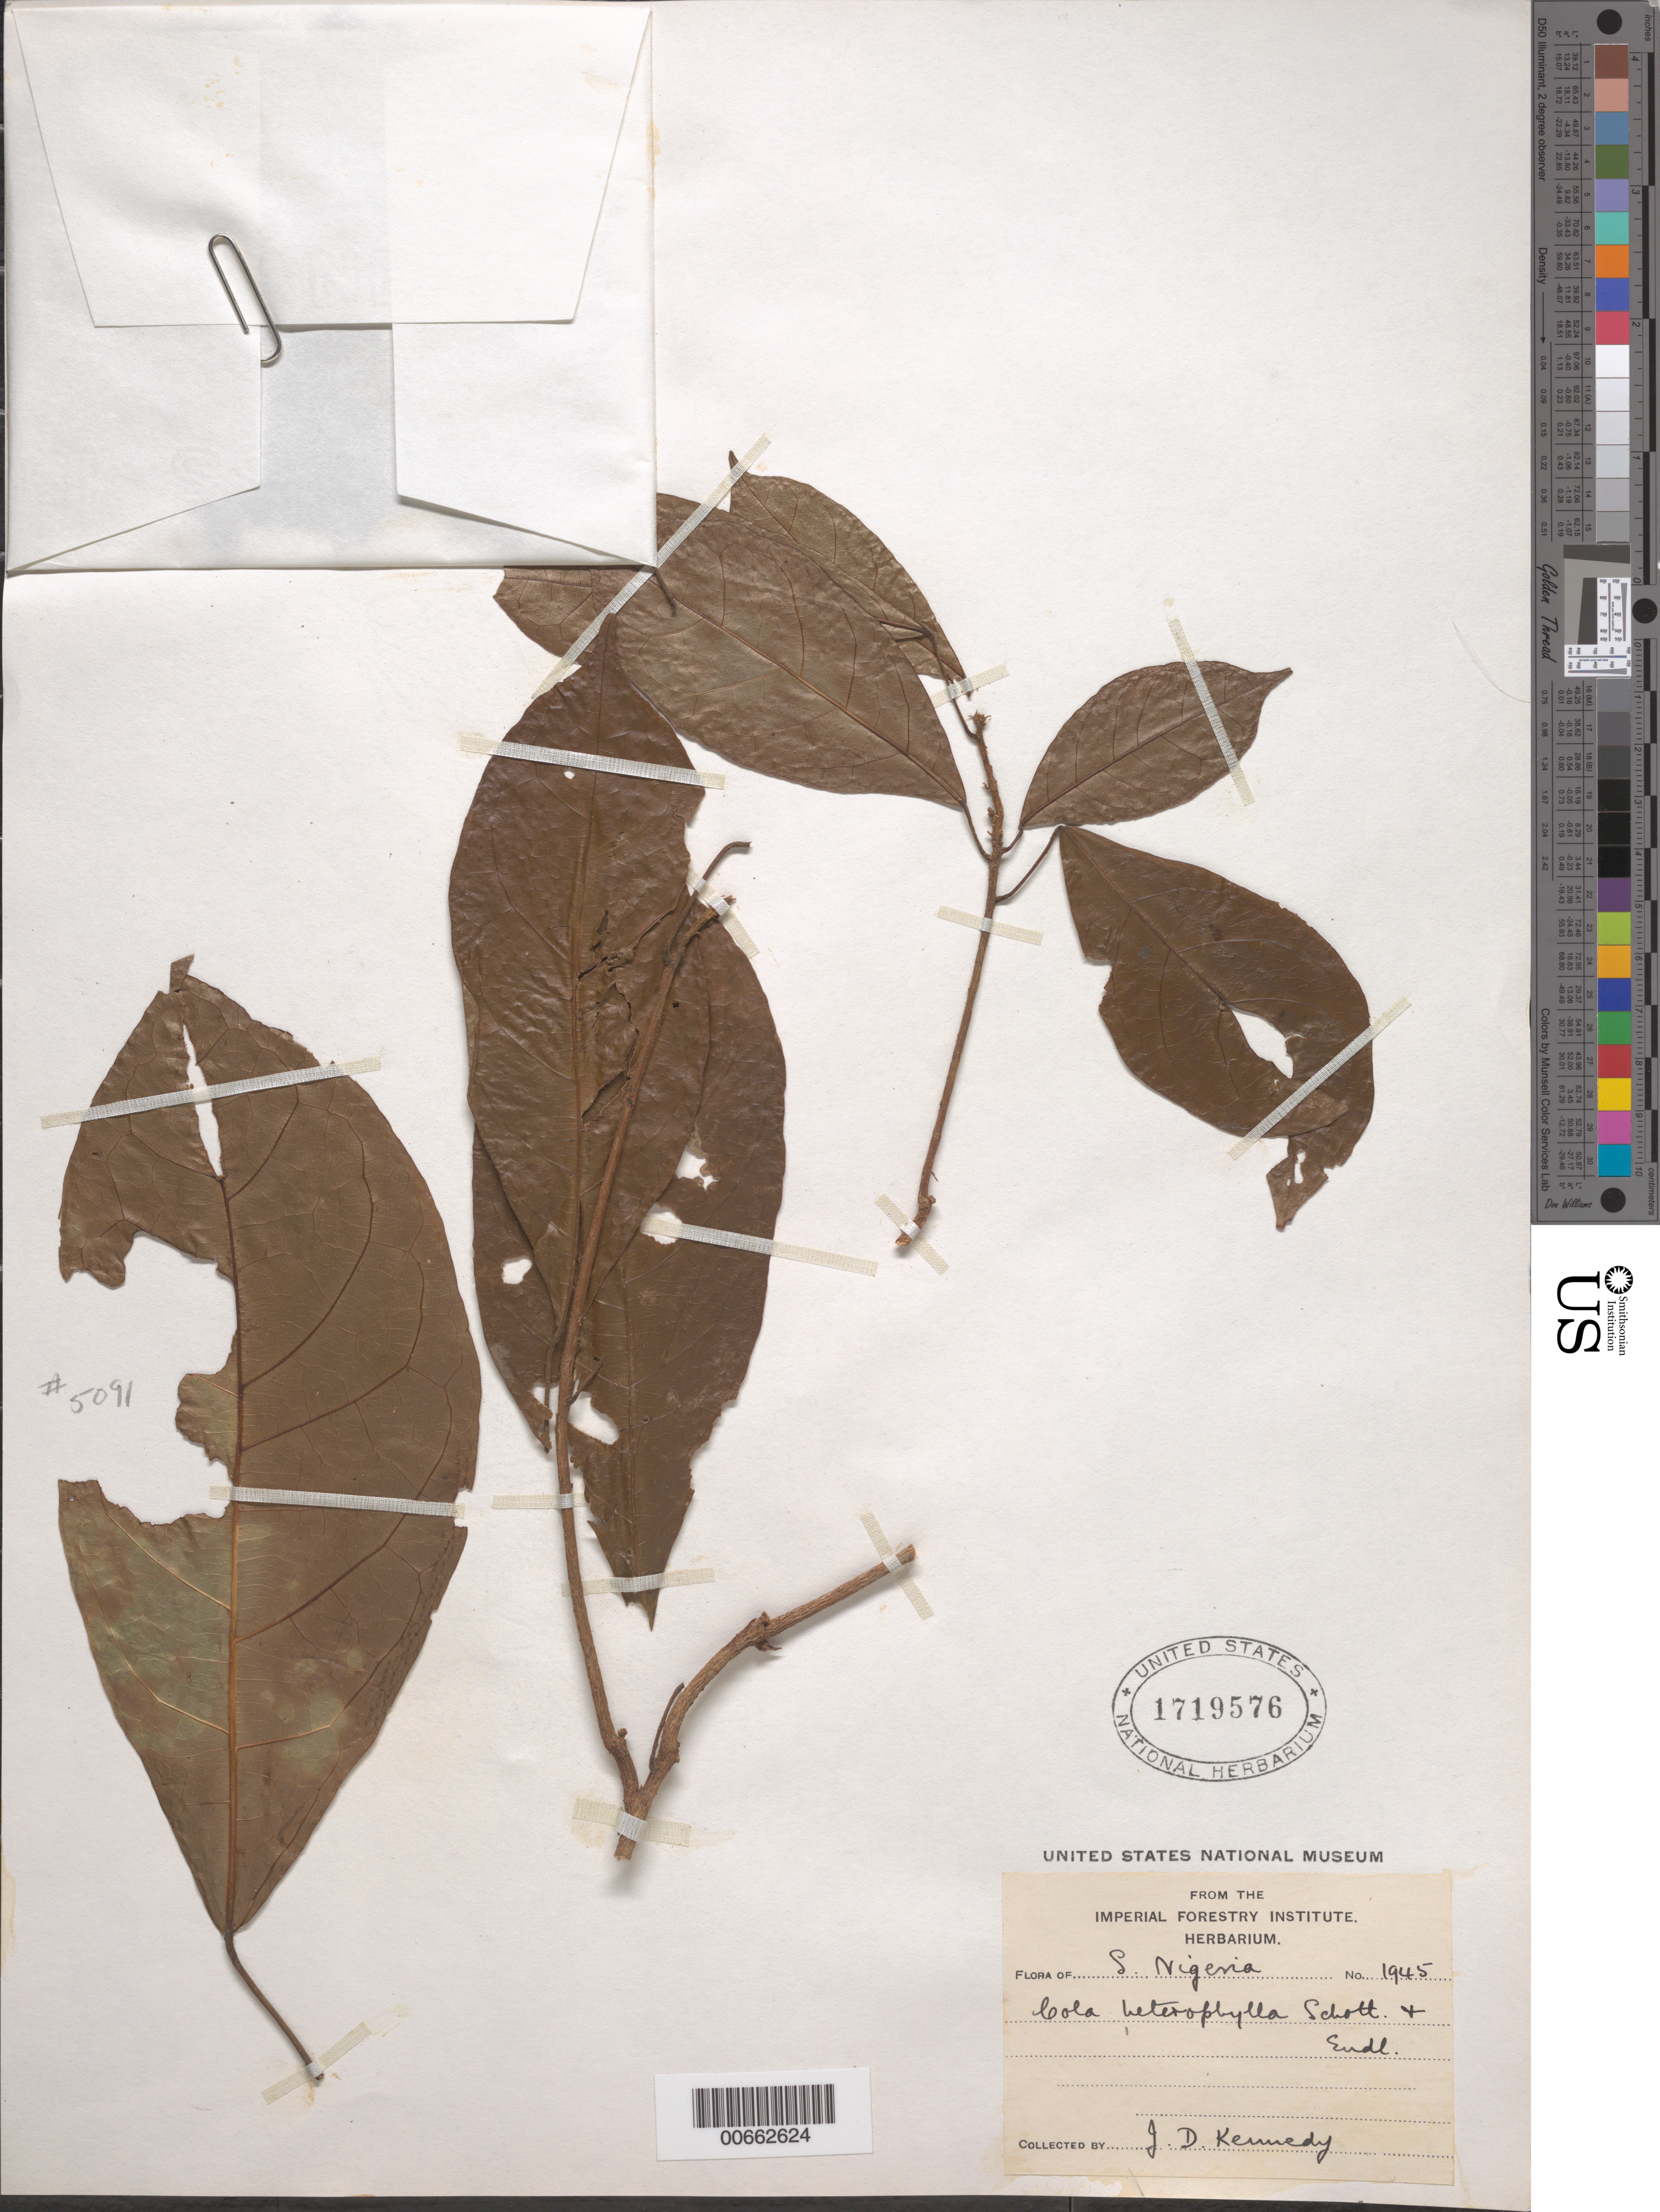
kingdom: Plantae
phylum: Tracheophyta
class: Magnoliopsida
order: Malvales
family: Malvaceae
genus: Cola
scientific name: Cola heterophylla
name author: (P. Beauv.) Schott & Endl.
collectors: J. D. Kennedy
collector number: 1945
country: Nigeria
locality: S. Nigeria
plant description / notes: MAD, US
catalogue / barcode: US 1719576